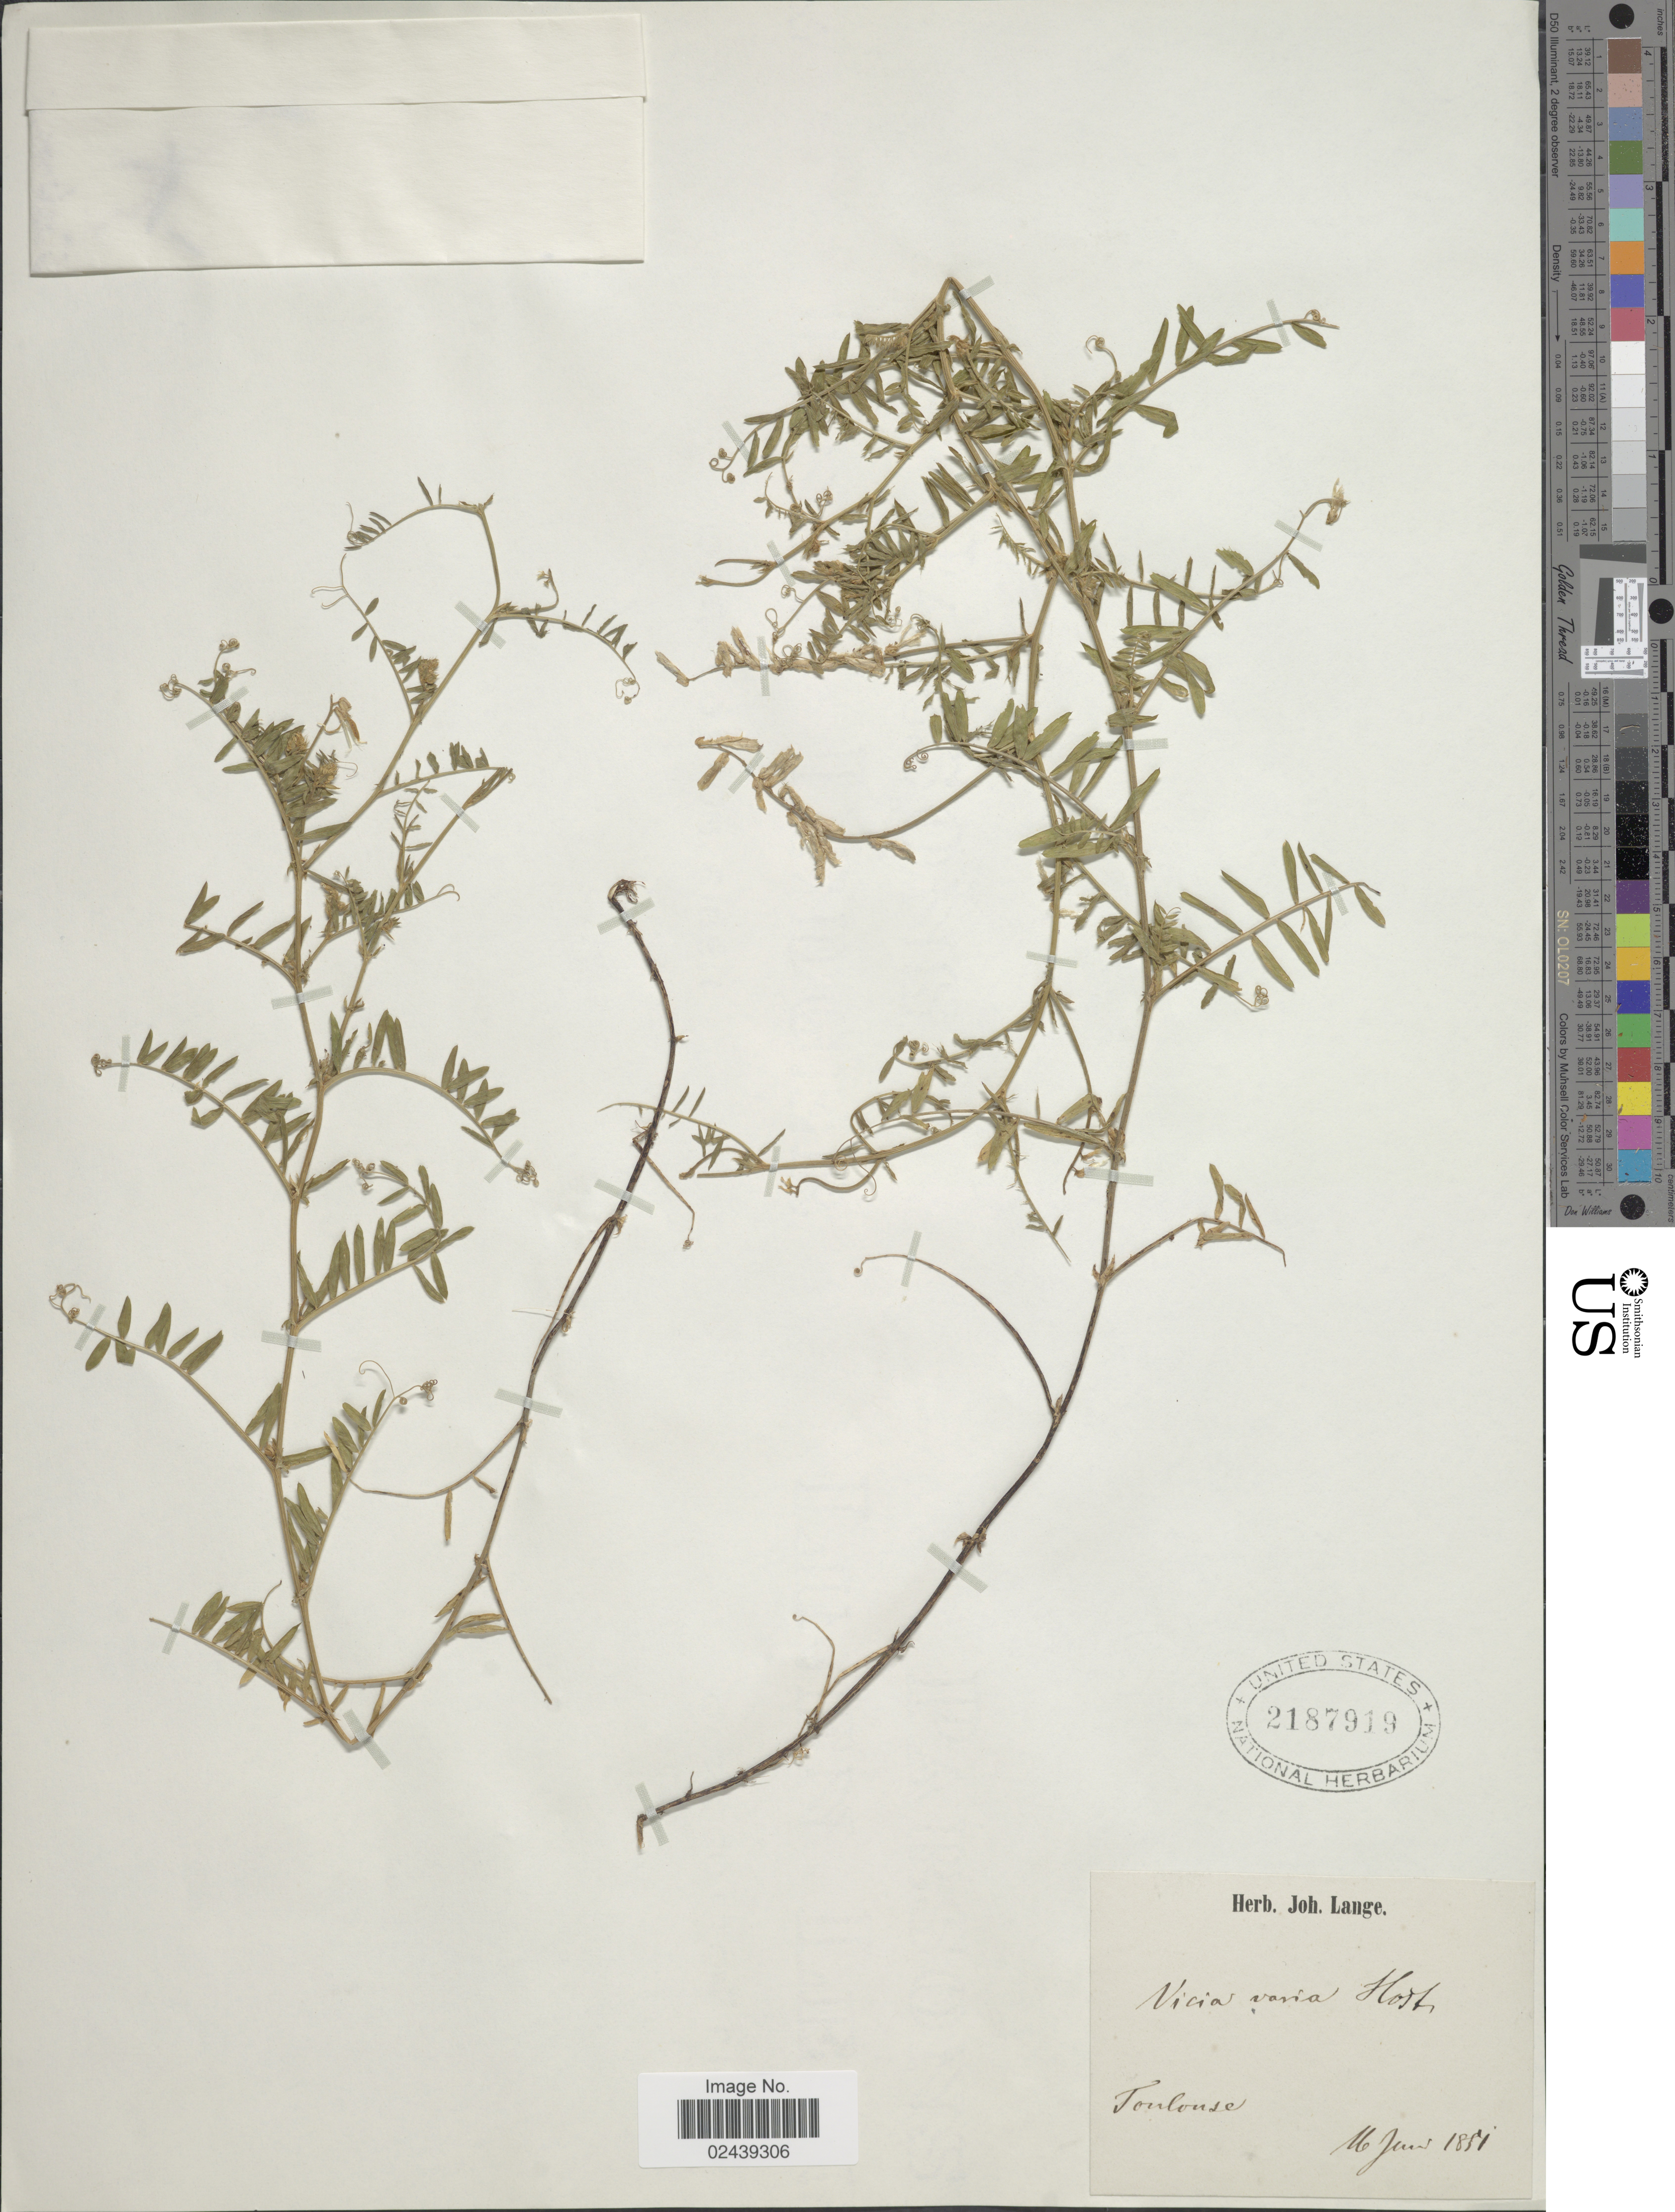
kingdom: Plantae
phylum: Tracheophyta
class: Magnoliopsida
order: Fabales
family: Fabaceae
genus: Vicia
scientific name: Vicia varia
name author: Host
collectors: ex herb. Joh. Lange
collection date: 1851-06-16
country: France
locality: Toulon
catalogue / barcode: US 2187919